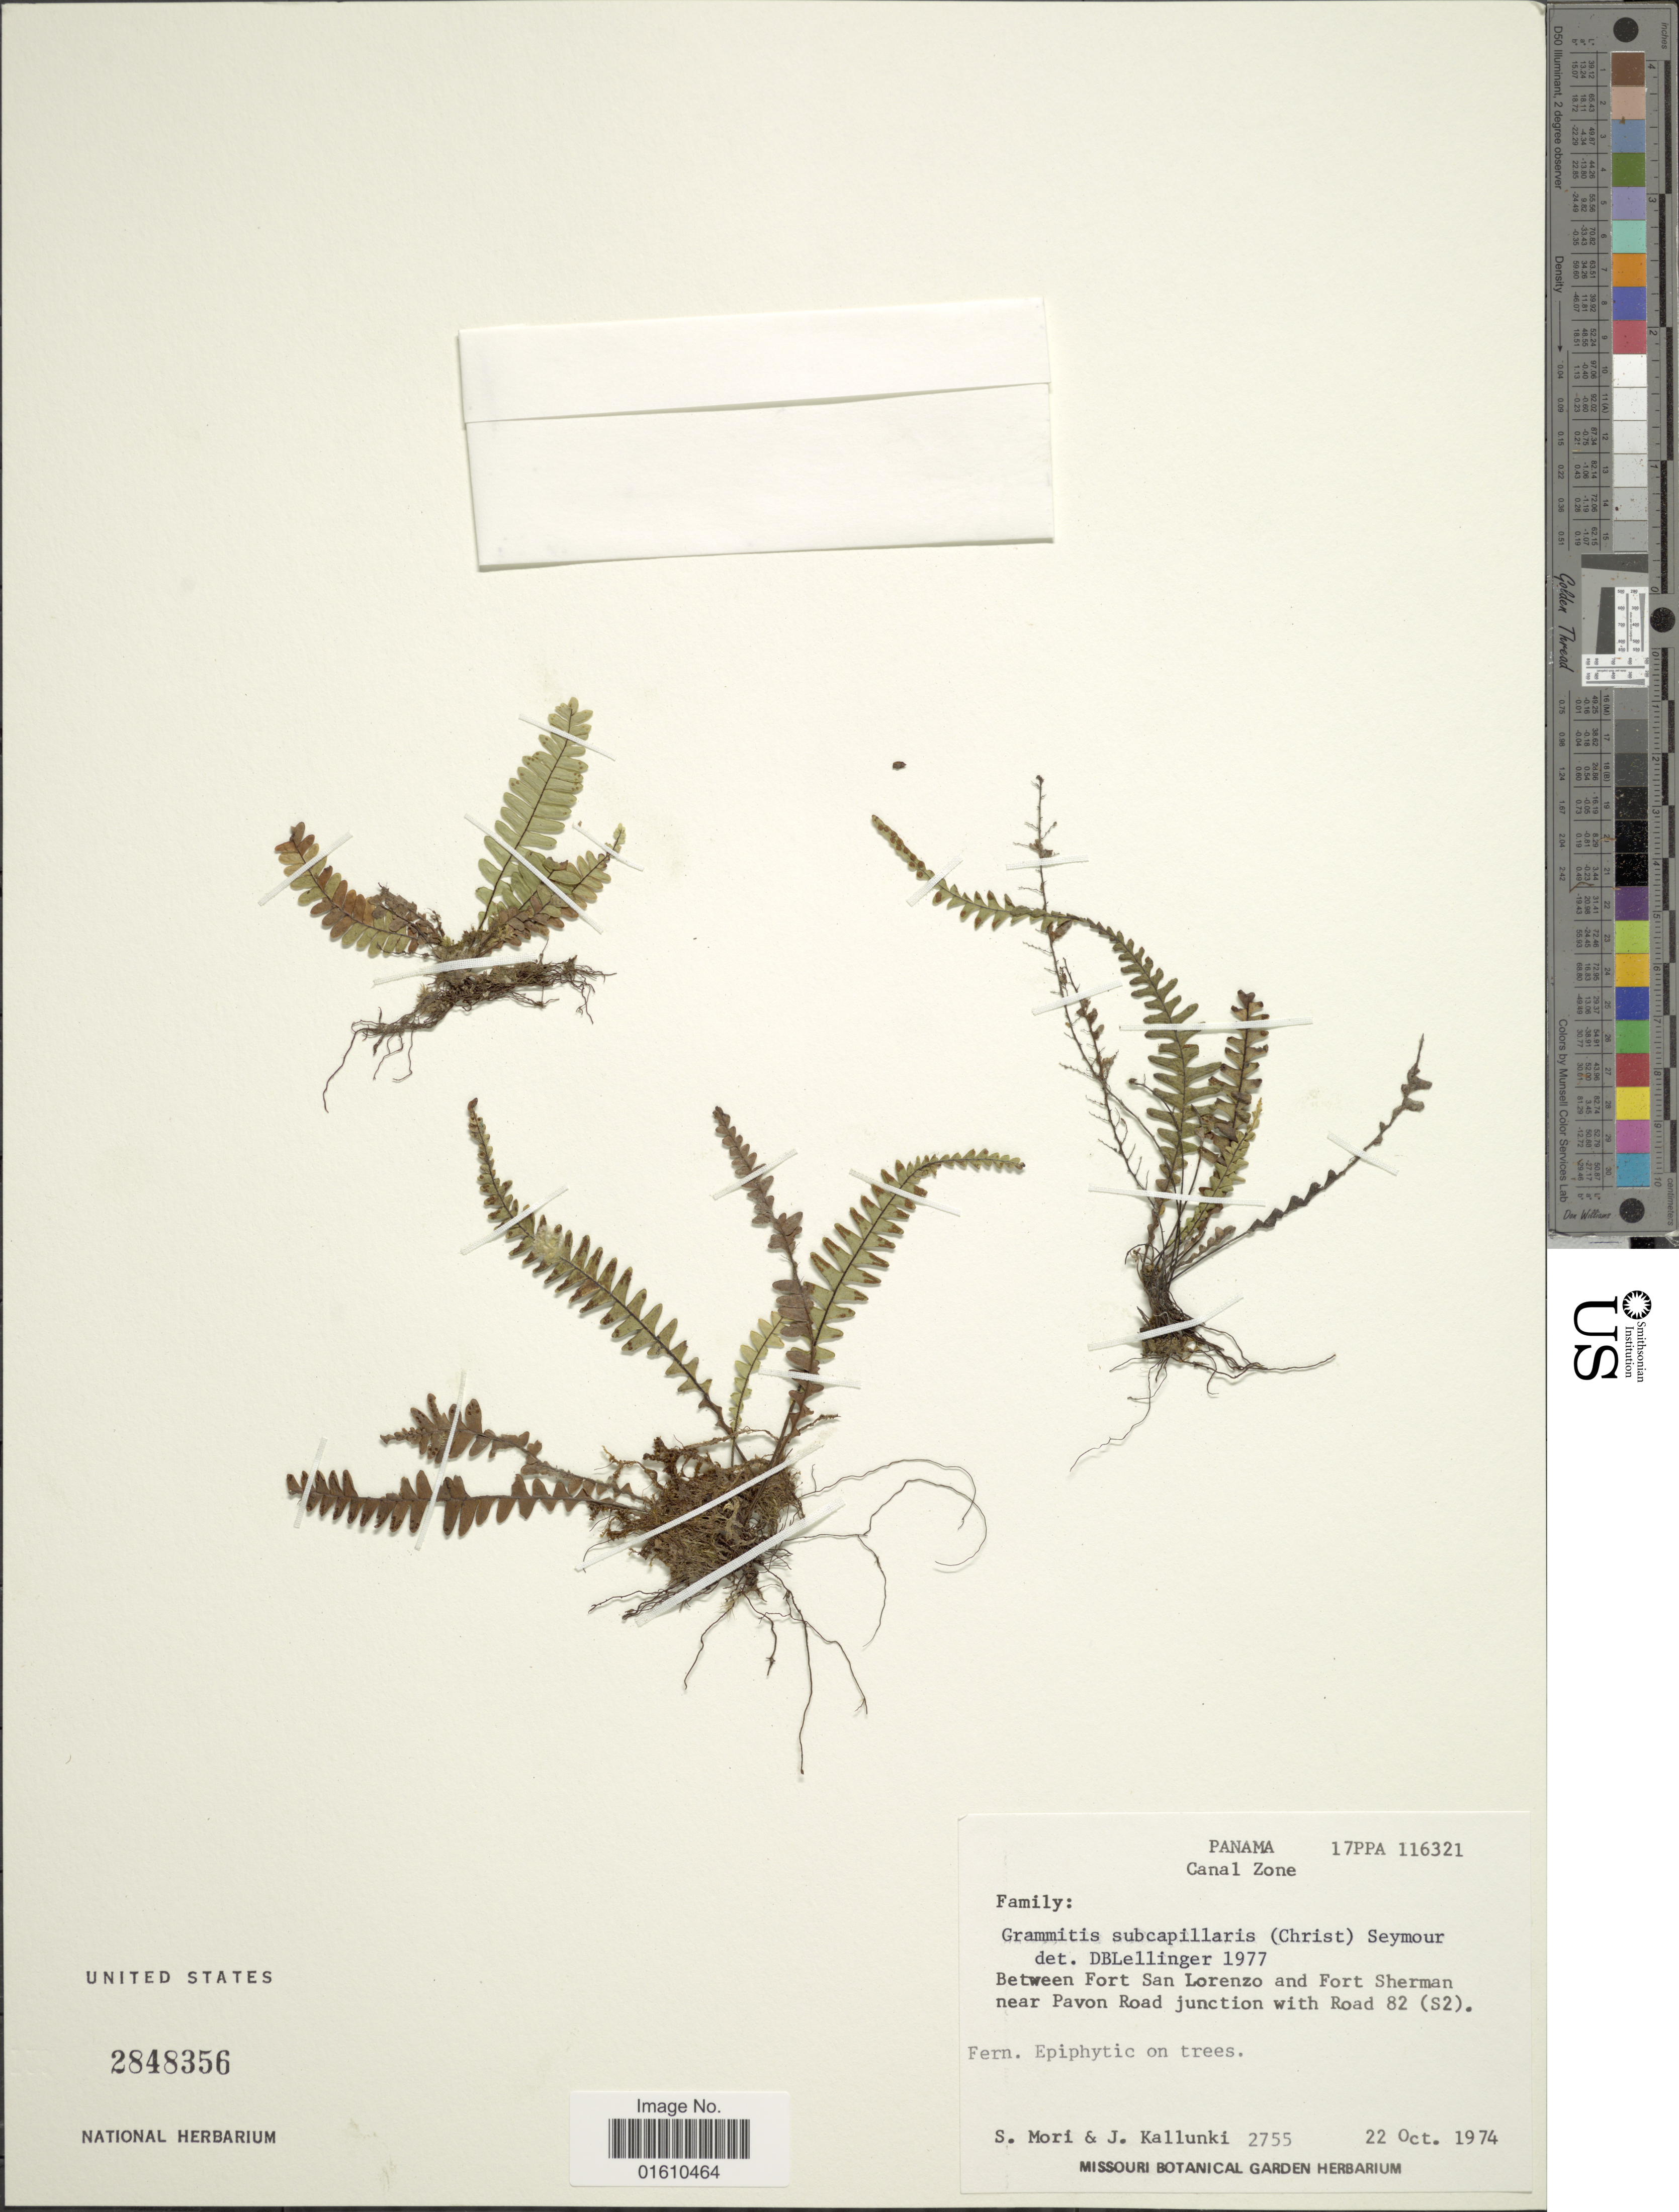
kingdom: Plantae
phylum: Tracheophyta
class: Polypodiopsida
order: Polypodiales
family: Polypodiaceae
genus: Lellingeria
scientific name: Lellingeria suspensa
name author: (L.) A.R. Sm. & R.C. Moran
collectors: S. Mori & J. Kallunki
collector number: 2755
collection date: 1974-10-22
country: Panama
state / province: Colón / Panamá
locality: Canal Zone, Between Fort San Lorenzo and Fort Sherman near Pavon Road junction with Road 82 (S2)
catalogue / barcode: US 2848356